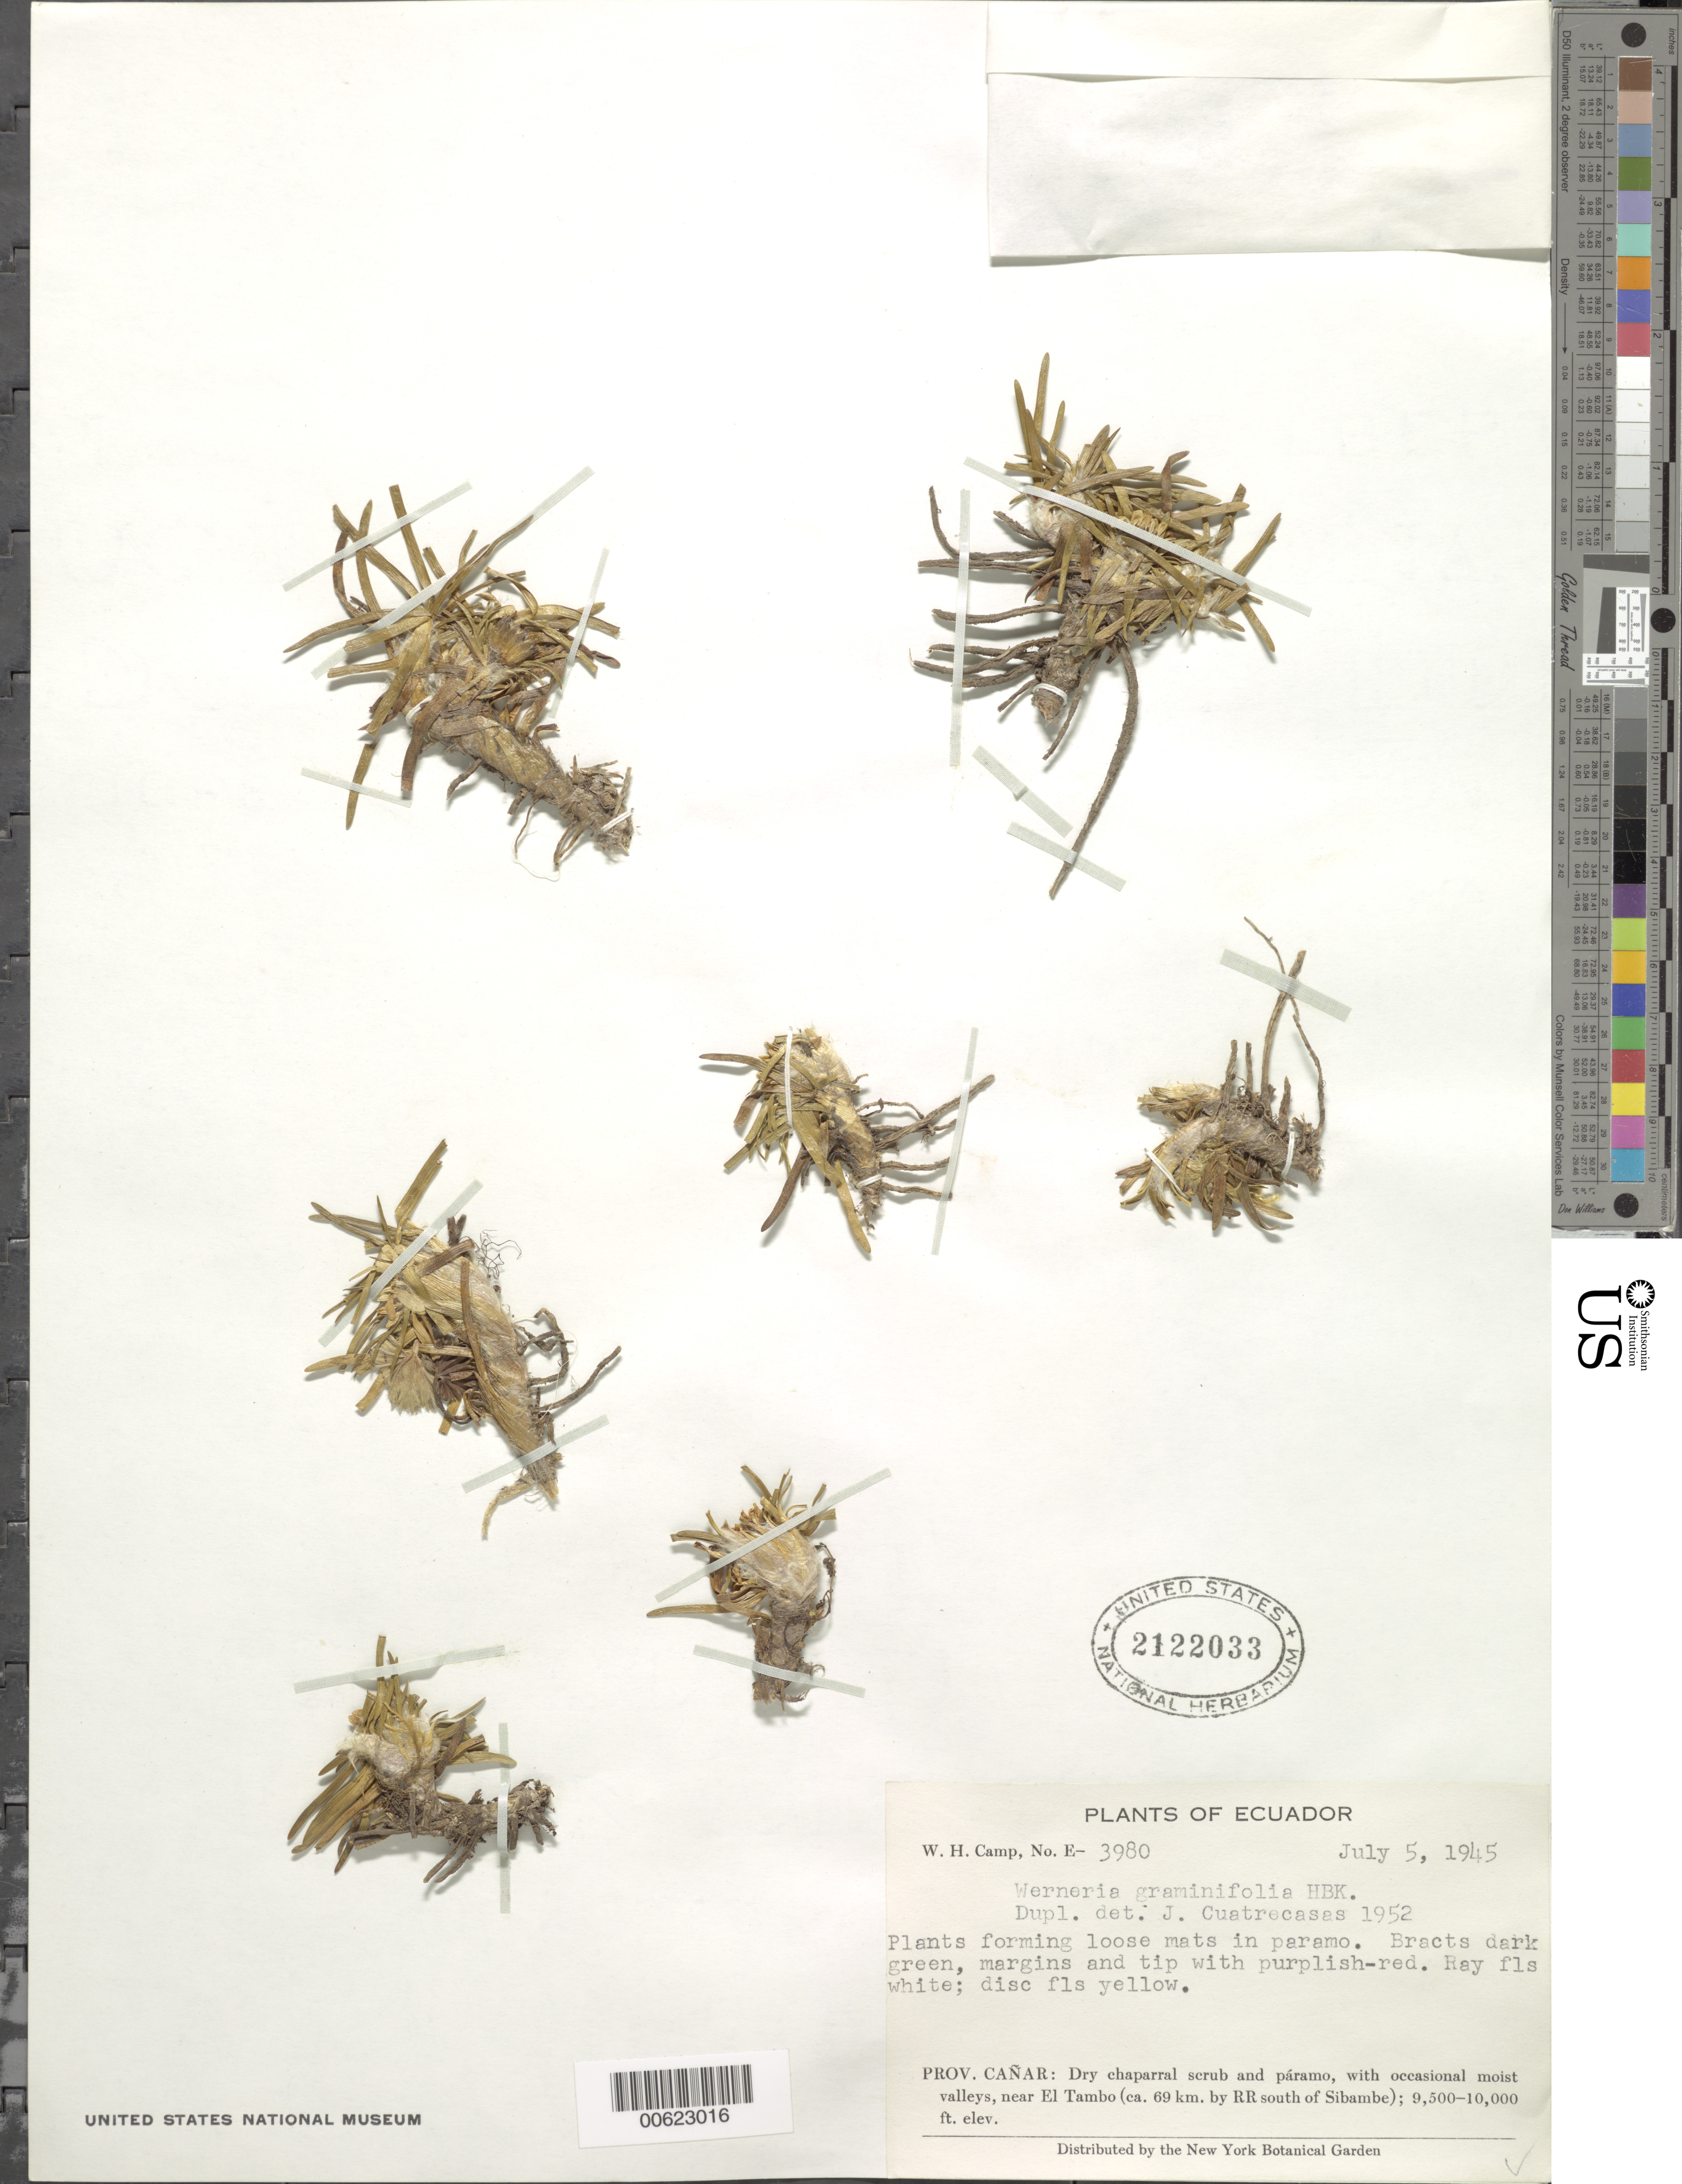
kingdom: Plantae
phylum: Tracheophyta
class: Magnoliopsida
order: Asterales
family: Asteraceae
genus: Werneria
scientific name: Werneria pygmaea complex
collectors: W. H. Camp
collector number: E 3980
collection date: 1945-07-05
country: Ecuador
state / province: Cañar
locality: El Tambo ca. 69 km by RR south of Sibambe.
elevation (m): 3040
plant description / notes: Collected 9500-10000 f.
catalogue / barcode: US 2122033